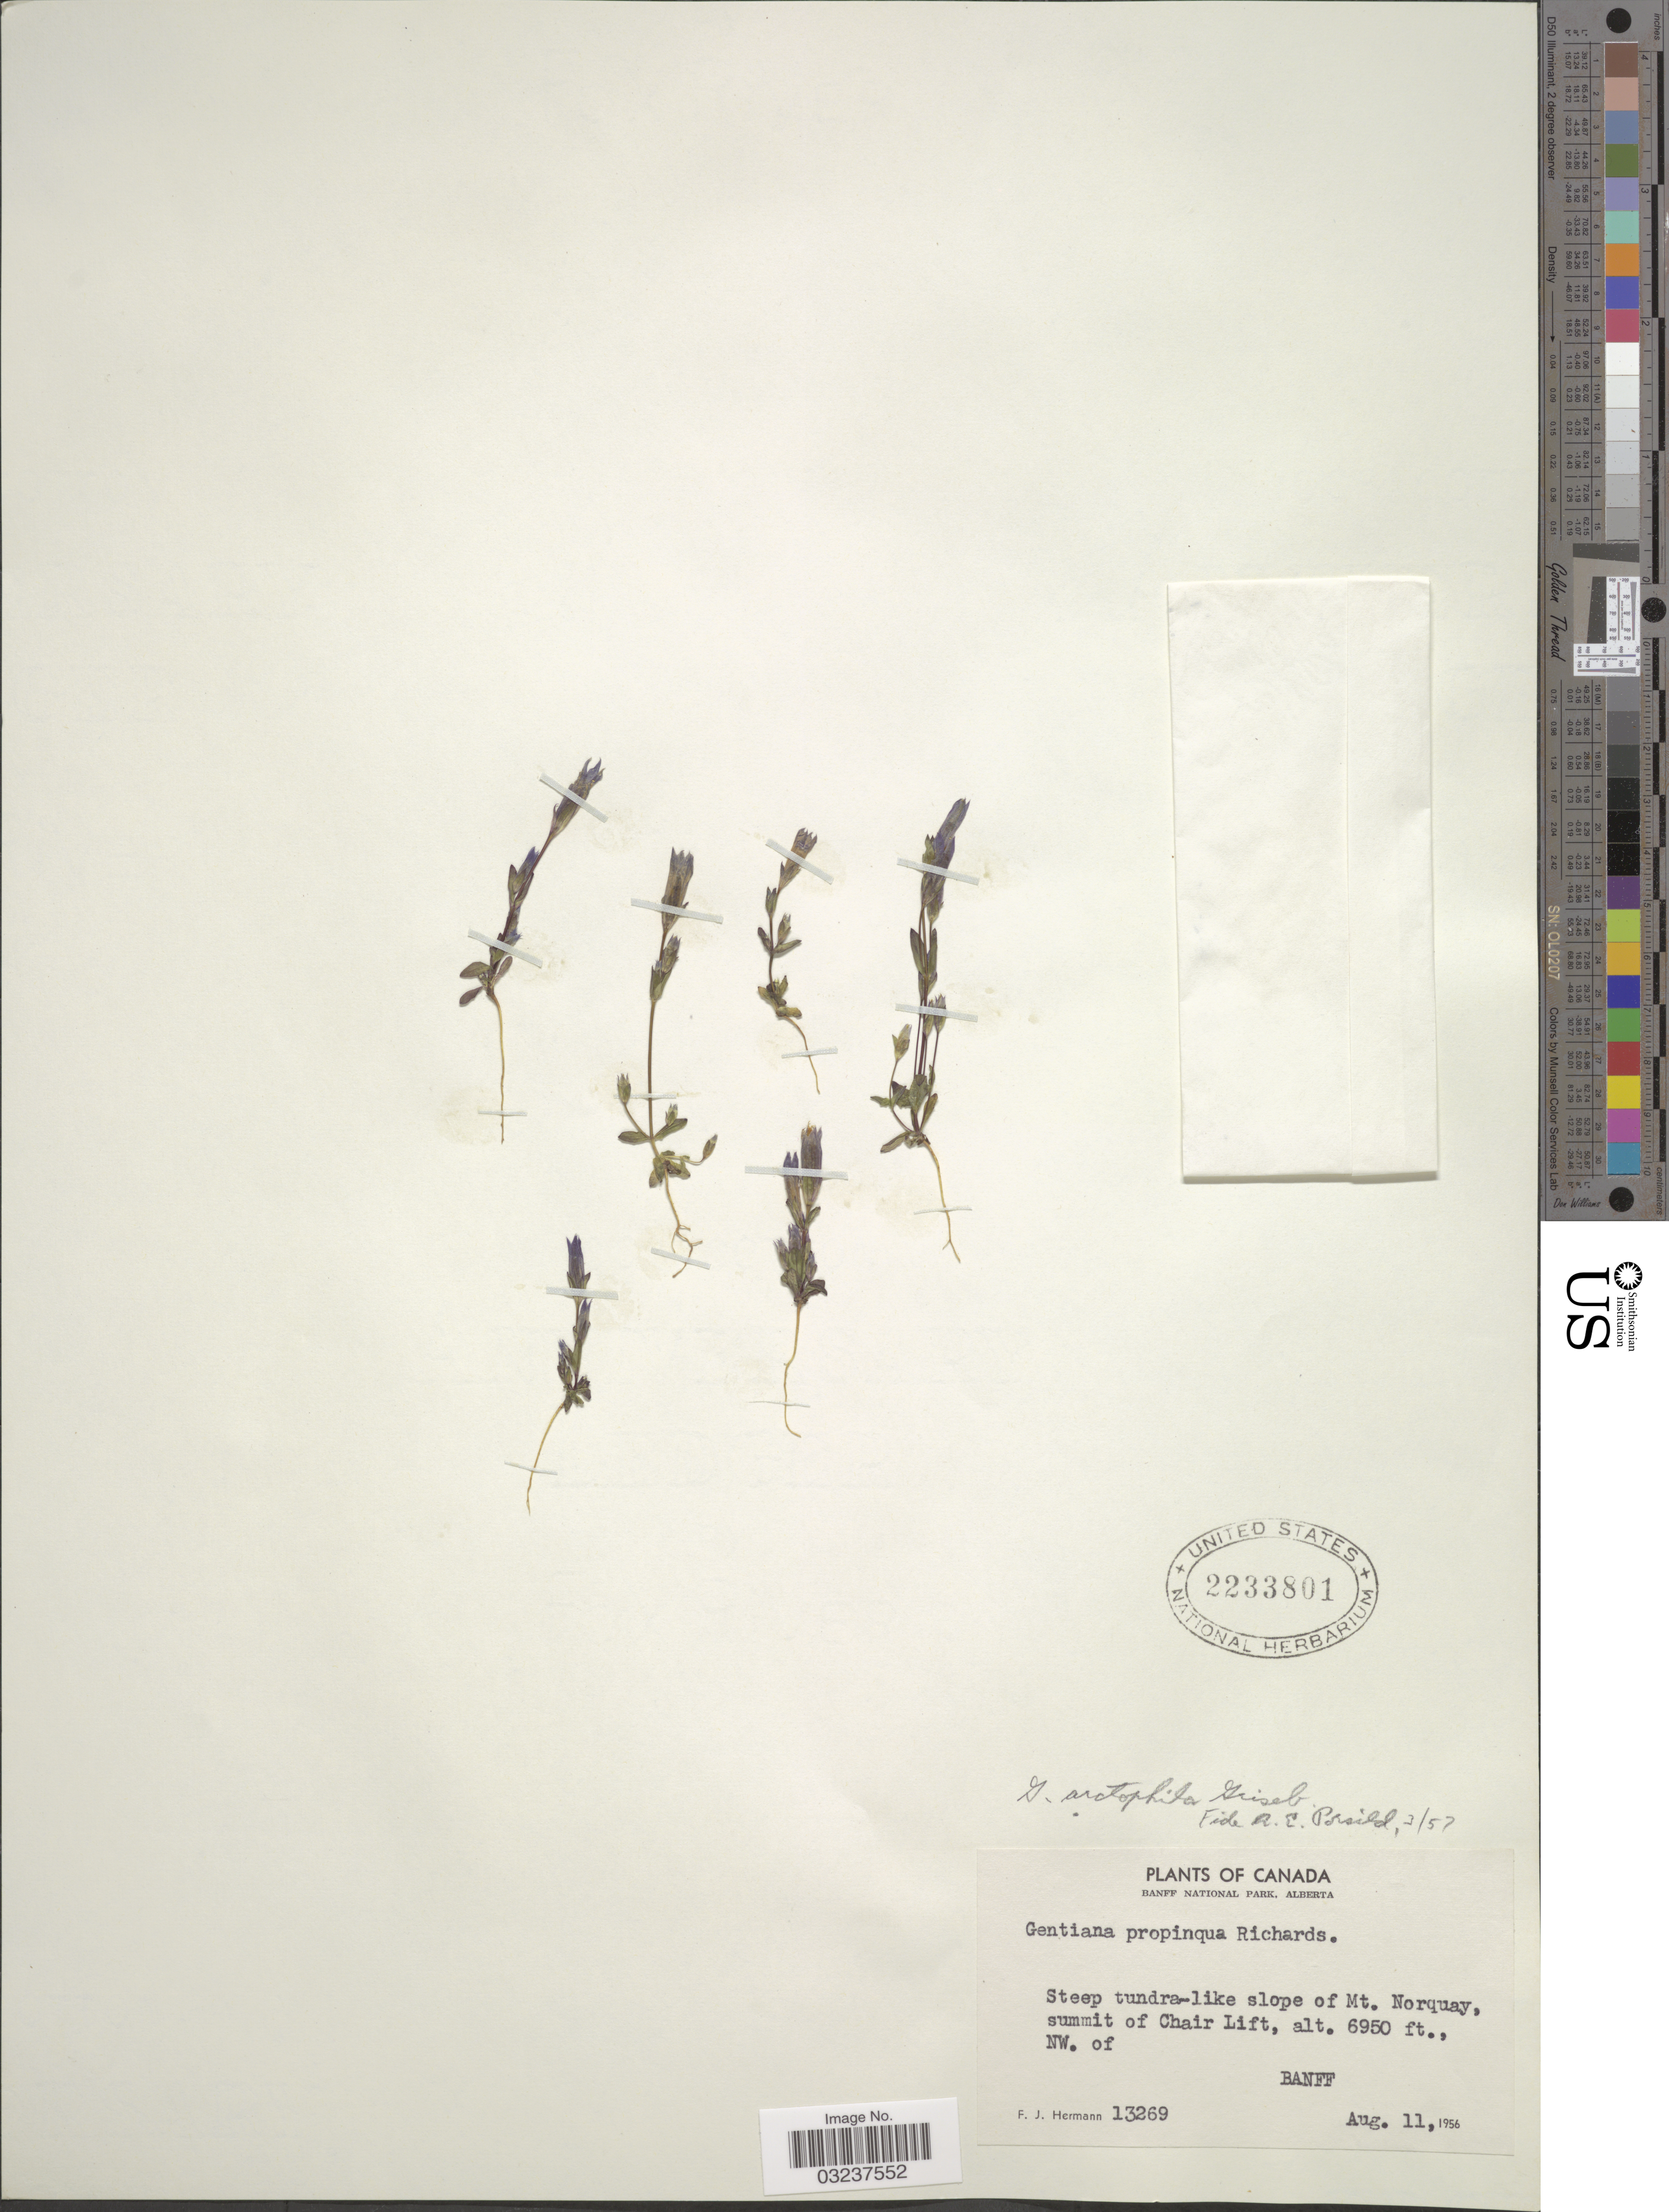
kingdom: Plantae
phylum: Tracheophyta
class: Magnoliopsida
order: Gentianales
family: Gentianaceae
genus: Gentianella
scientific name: Gentianella propinqua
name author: (Richardson) J.M. Gillett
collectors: F. J. Hermann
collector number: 13269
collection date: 1956-08-11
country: Canada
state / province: Alberta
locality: Banff National Park, Steep tundra-like slope of Mt. Norquay, summit of Chair Lift, NW. of Banff.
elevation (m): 2118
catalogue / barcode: US 2233801